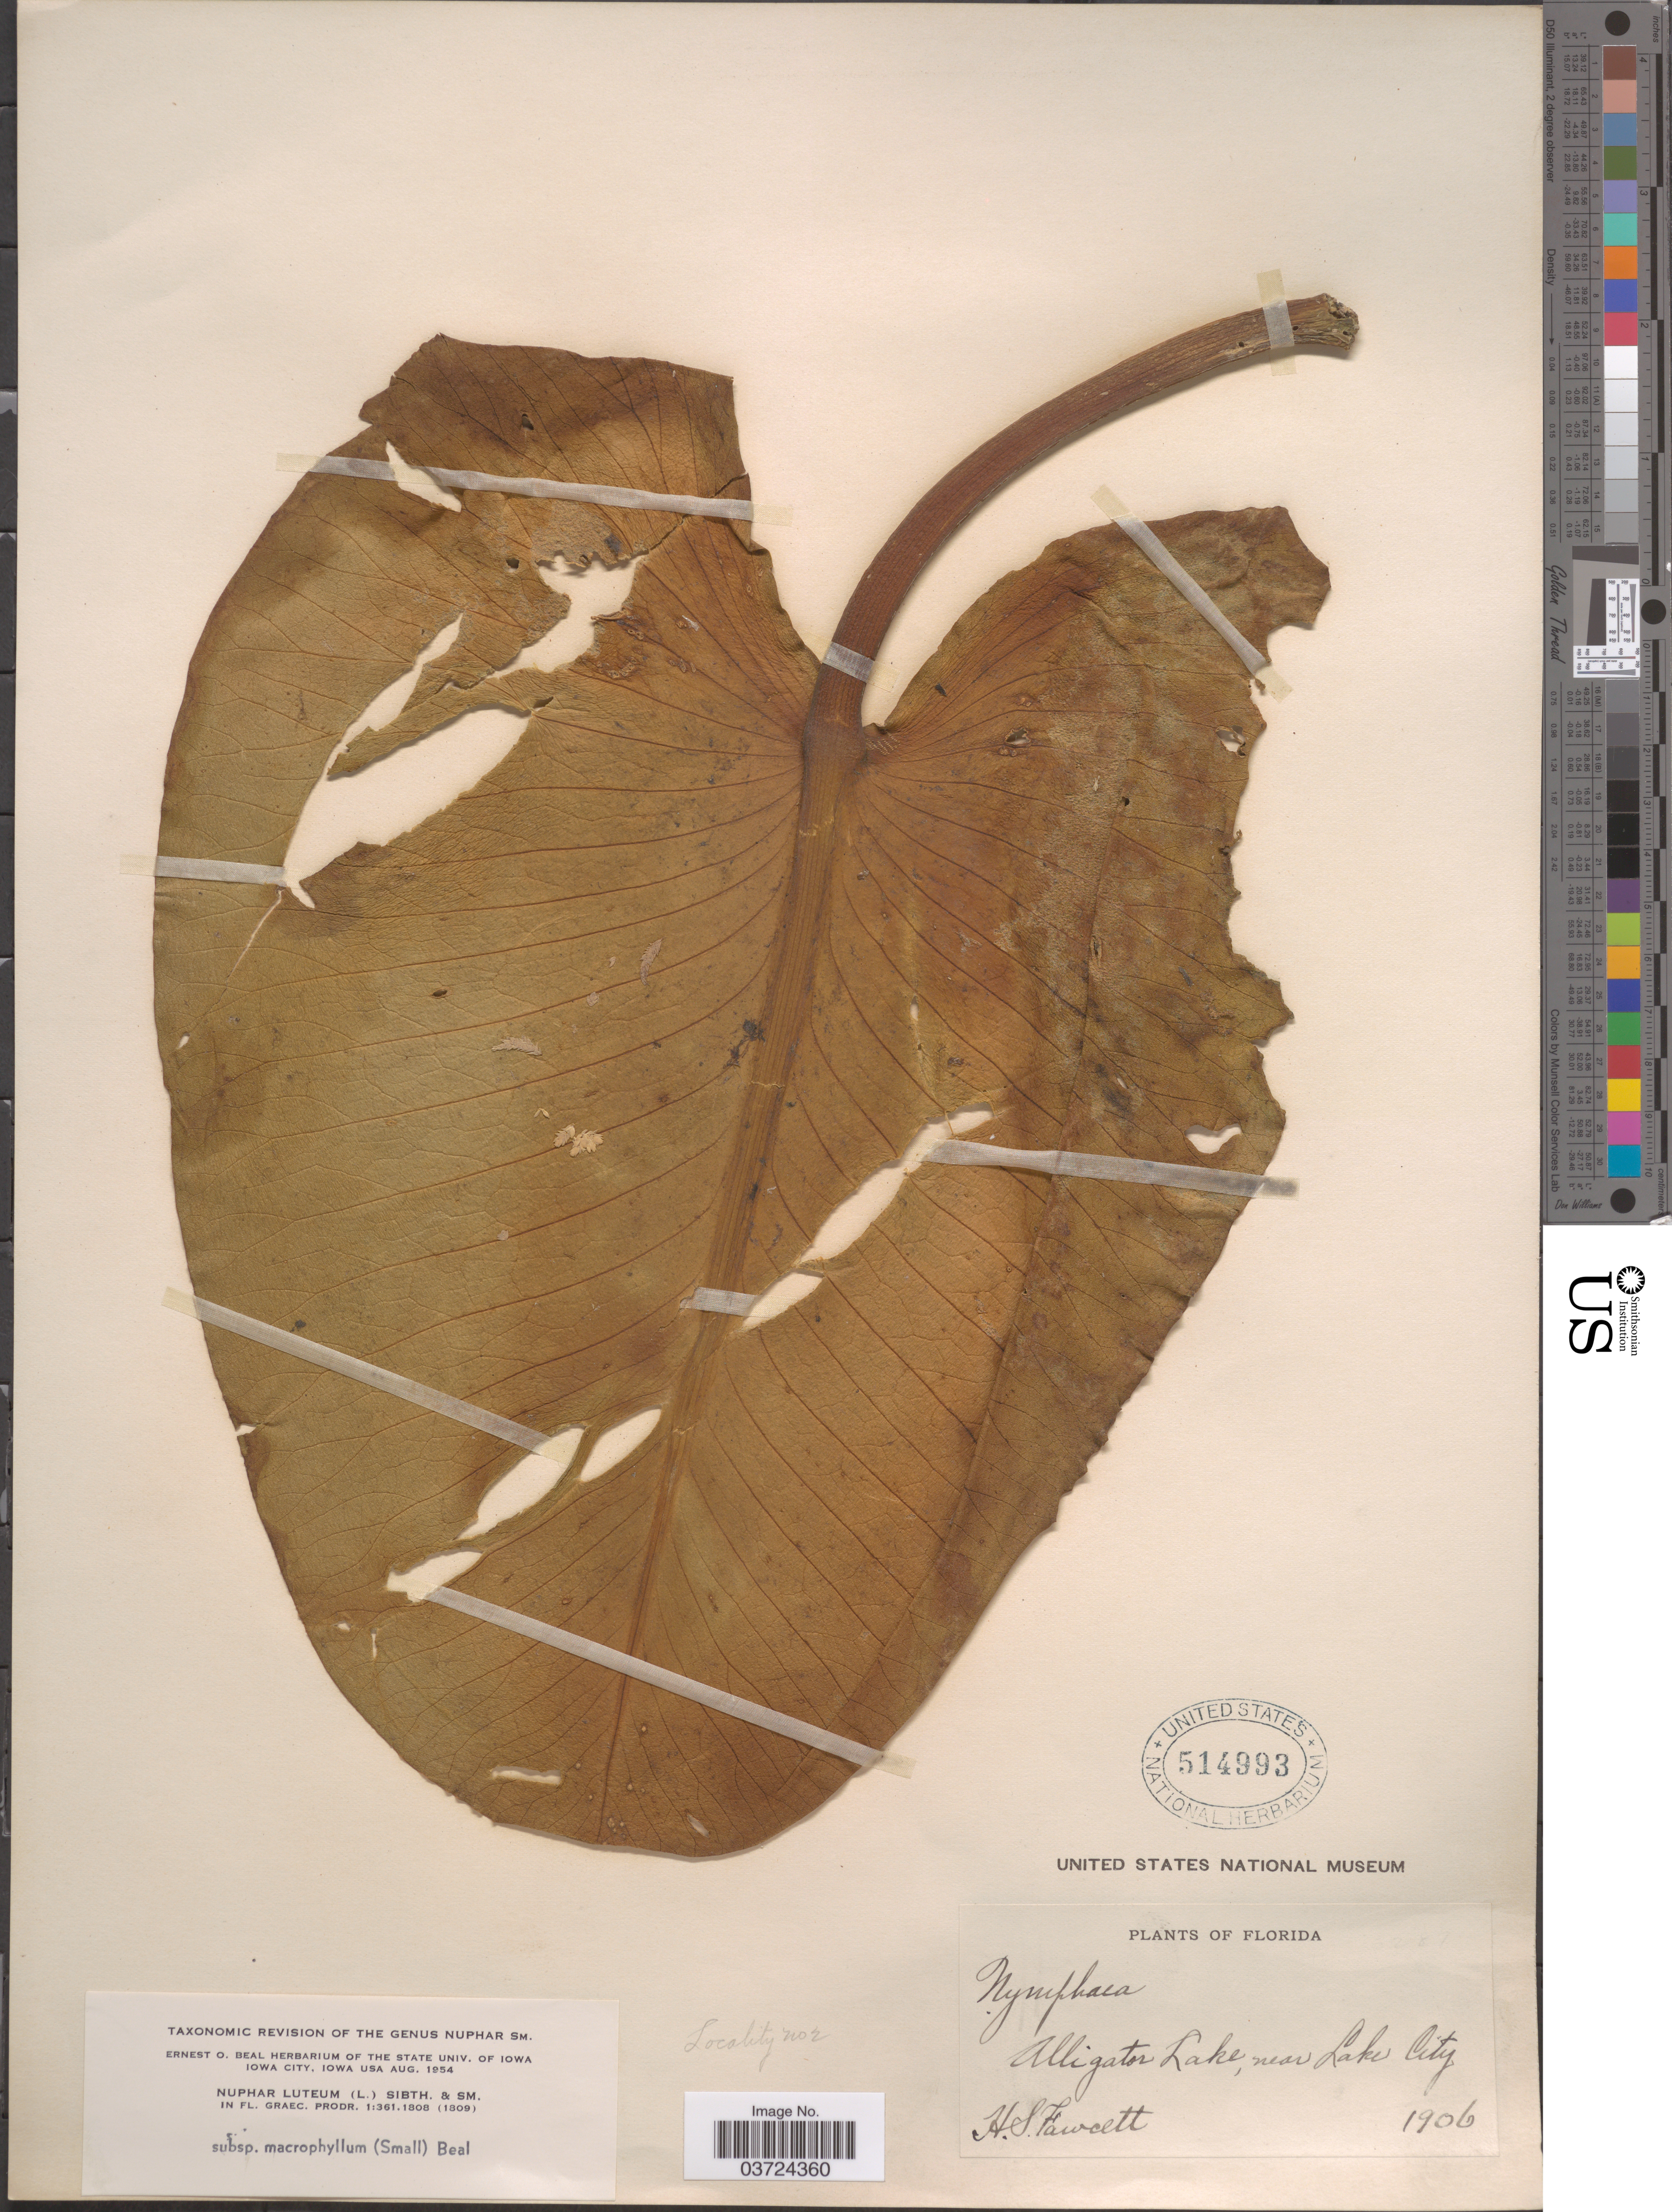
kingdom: Plantae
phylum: Tracheophyta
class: Magnoliopsida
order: Nymphaeales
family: Nymphaeaceae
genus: Nuphar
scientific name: Nuphar advena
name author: (Aiton) W.T. Aiton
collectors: H. Fawcett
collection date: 1906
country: United States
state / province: Florida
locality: Alligator Lake, near Lake City.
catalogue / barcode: US 514993